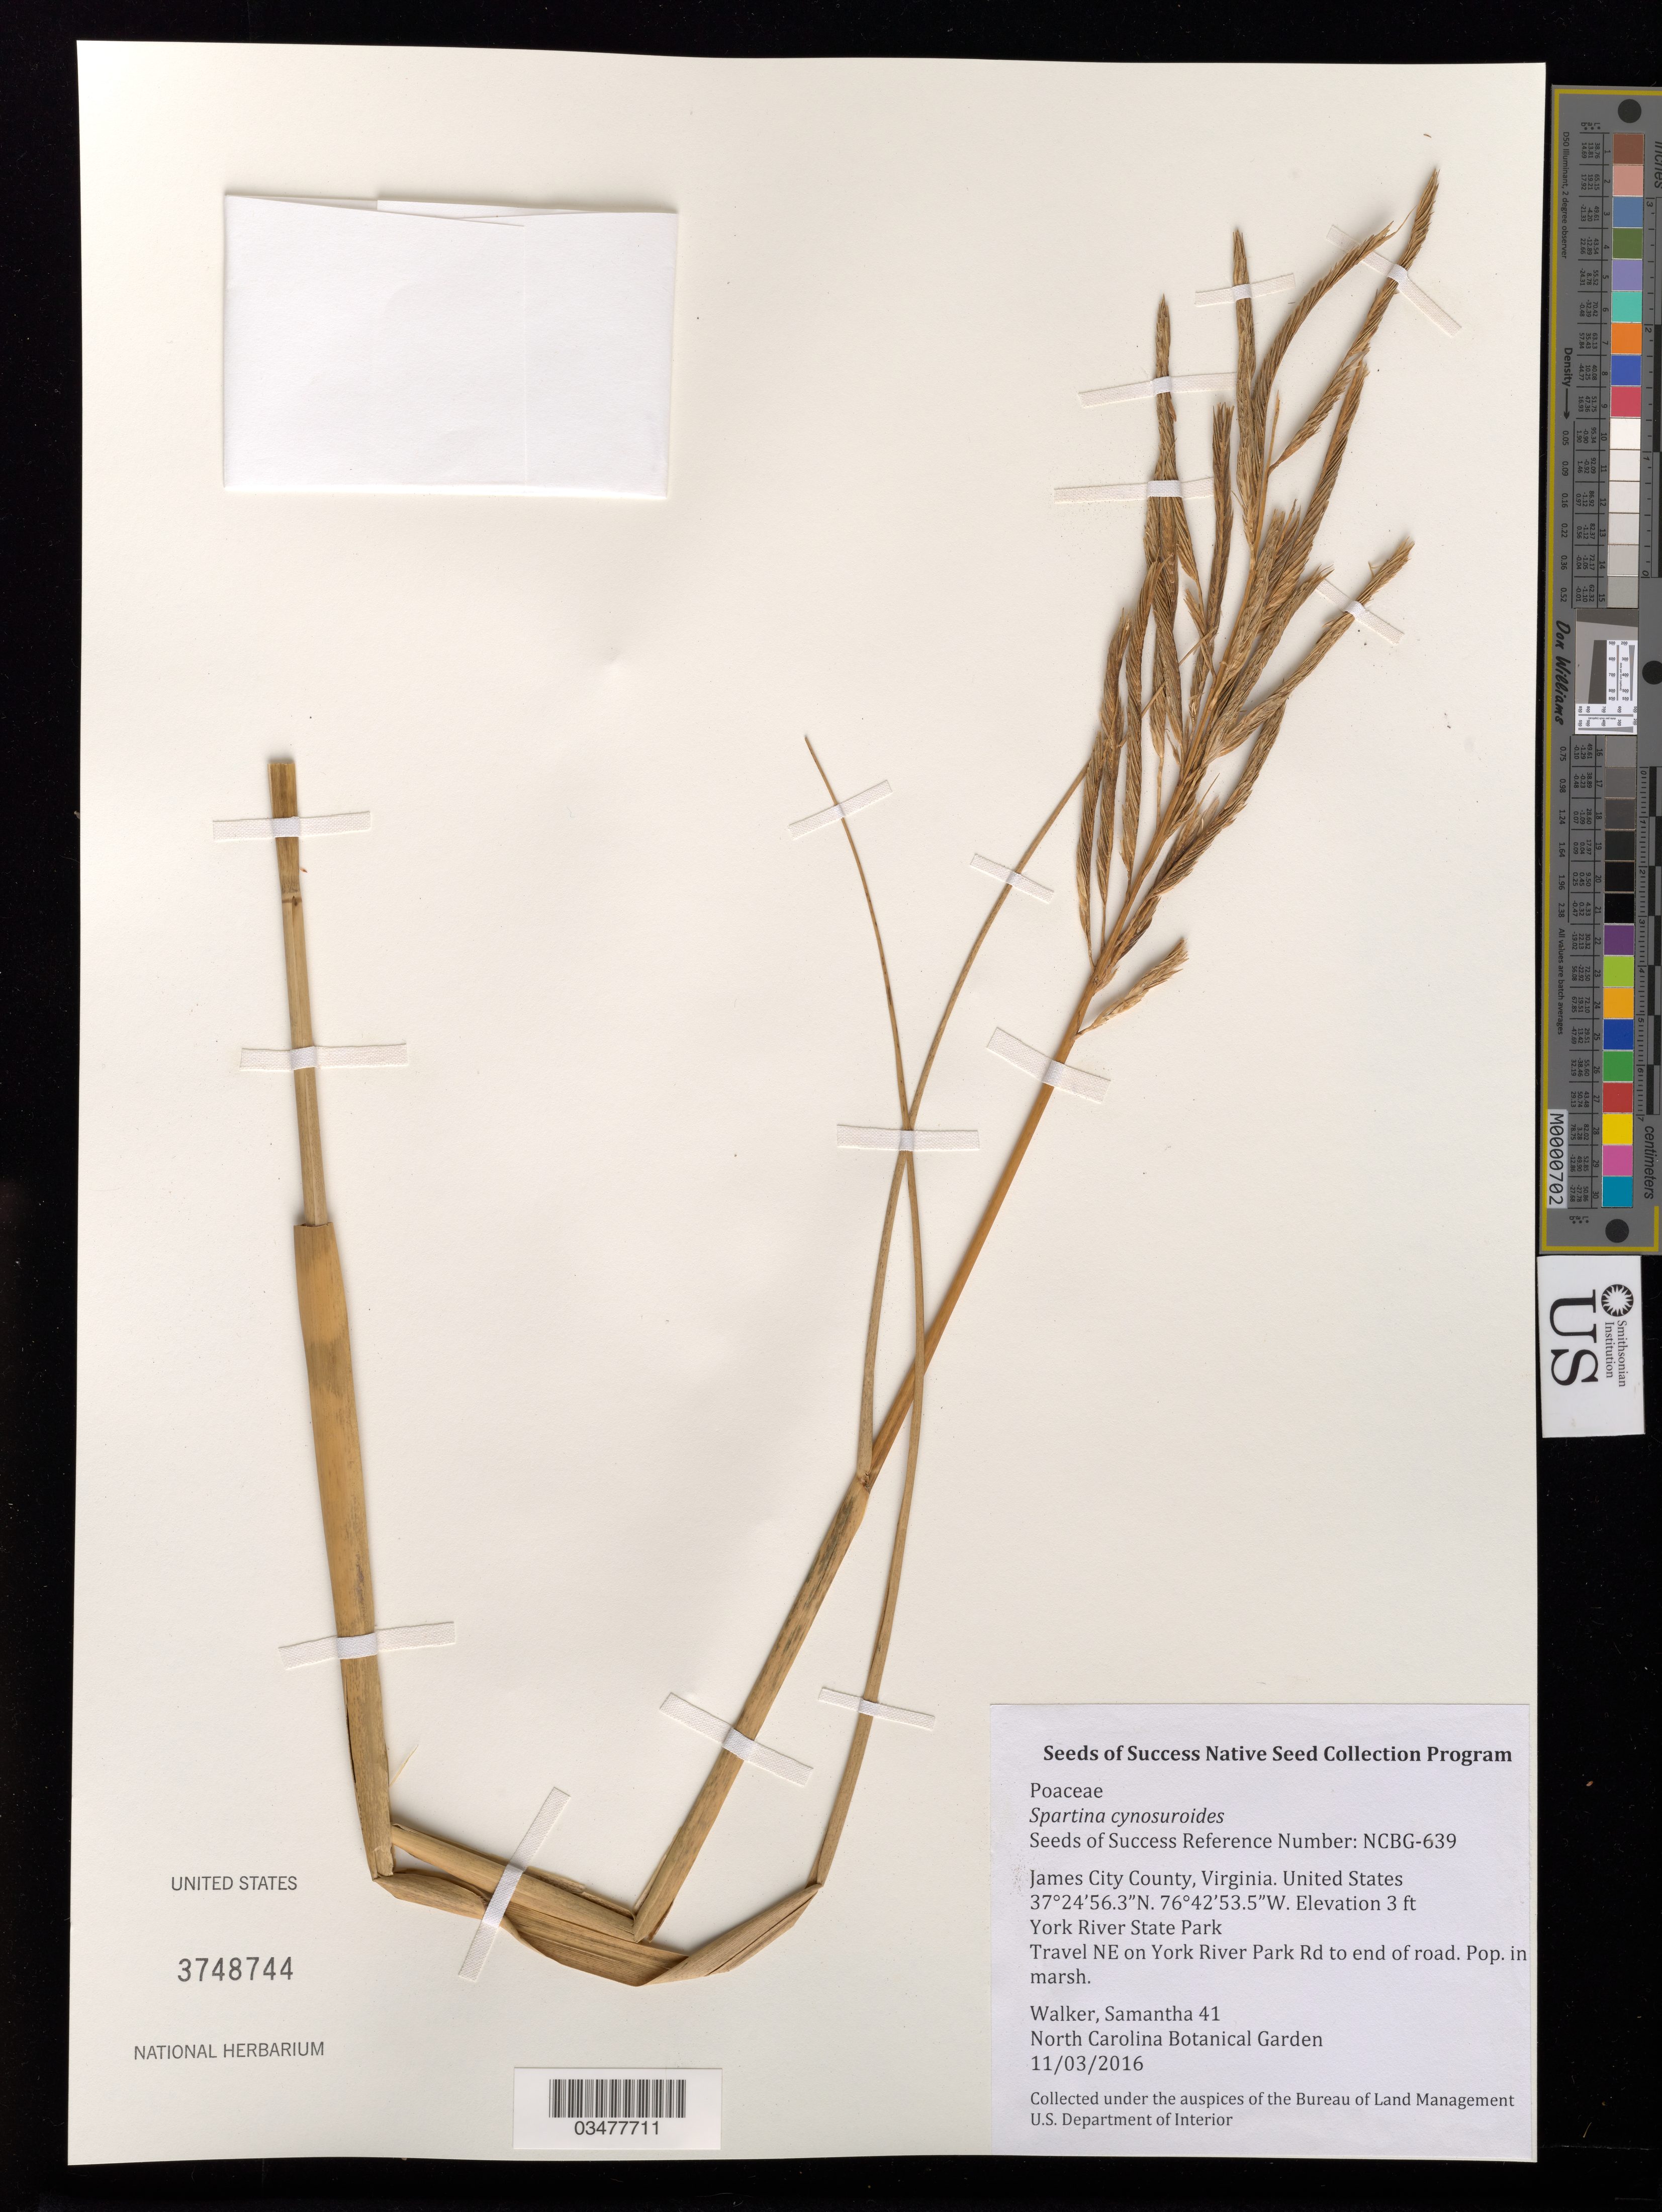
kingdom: Plantae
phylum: Tracheophyta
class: Liliopsida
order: Poales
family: Poaceae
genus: Spartina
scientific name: Spartina cynosuroides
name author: (L.) Roth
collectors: S. Walker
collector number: NCBG-639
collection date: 2016-11-03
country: United States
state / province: Virginia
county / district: James City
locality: York River State Park, Backbone Labyrinth Trail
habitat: Mid-atlantic high salt marsh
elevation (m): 1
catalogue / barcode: US 3748744